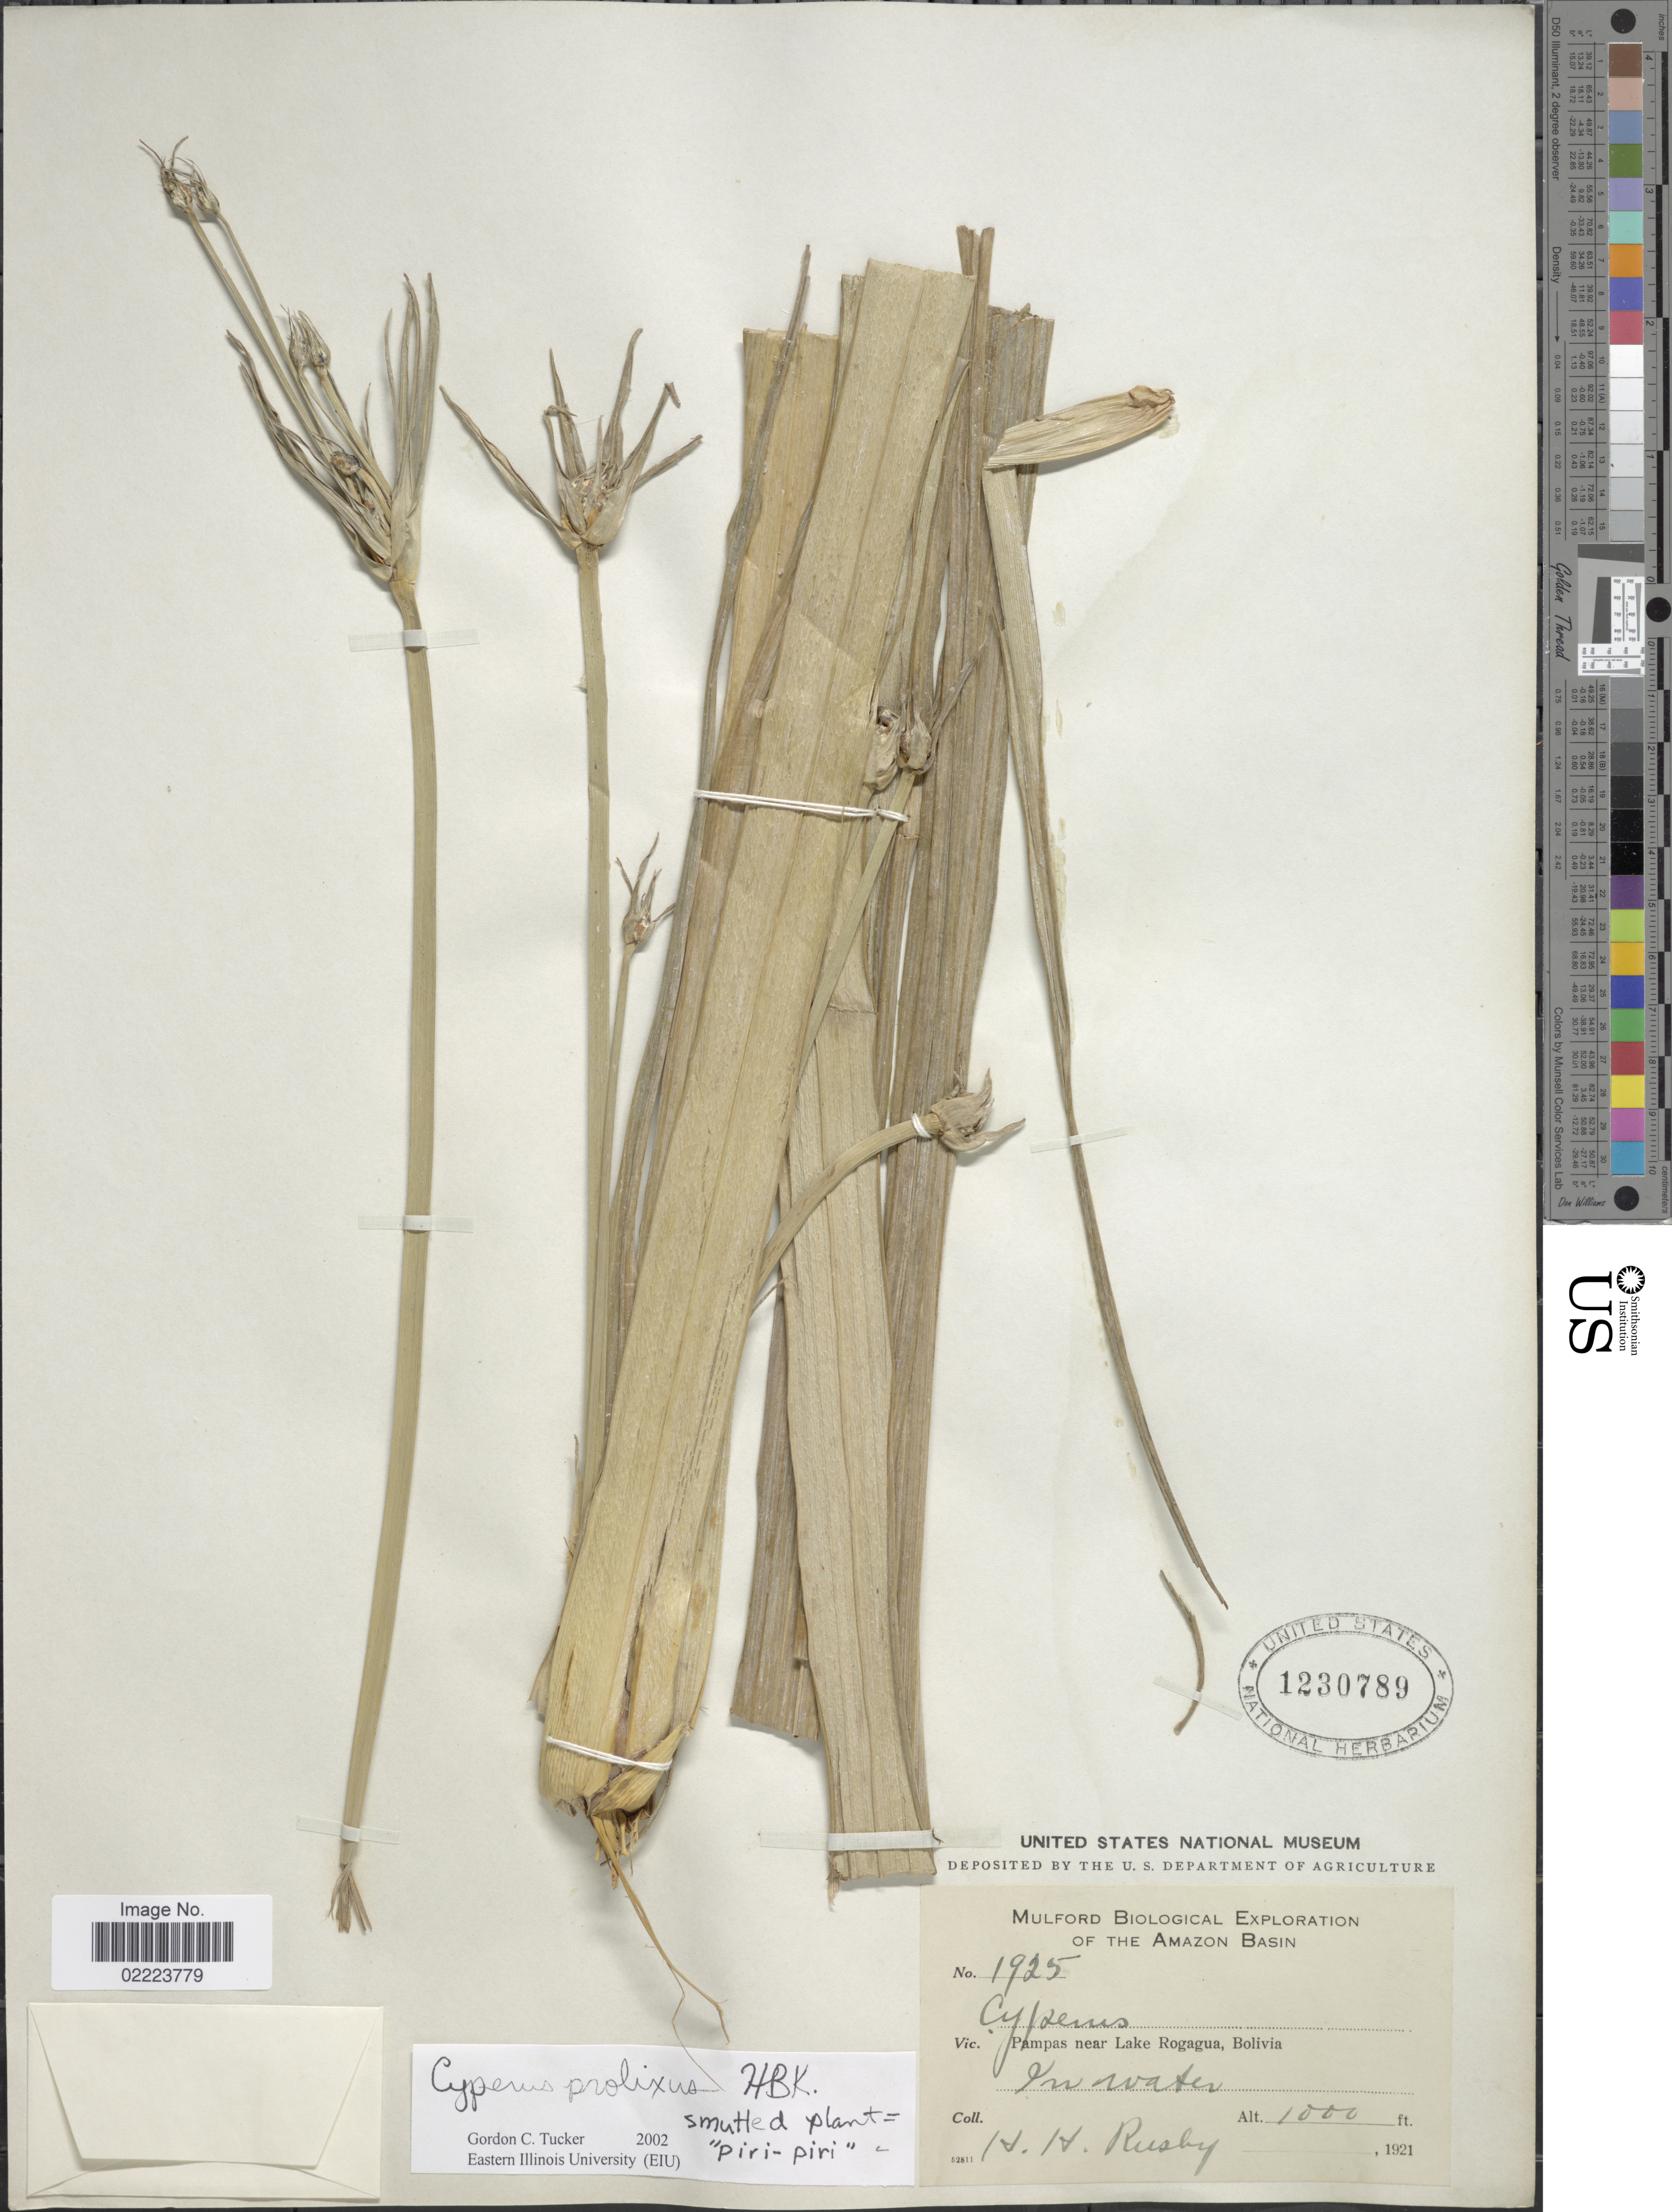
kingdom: Plantae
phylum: Tracheophyta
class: Liliopsida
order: Poales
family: Cyperaceae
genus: Cyperus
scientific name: Cyperus prolixus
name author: Kunth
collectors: H. H. Rusby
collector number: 1925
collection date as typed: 1921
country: Bolivia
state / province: Beni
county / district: José Ballivián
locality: Pampas near Lake Rogagua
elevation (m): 305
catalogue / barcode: US 1230789